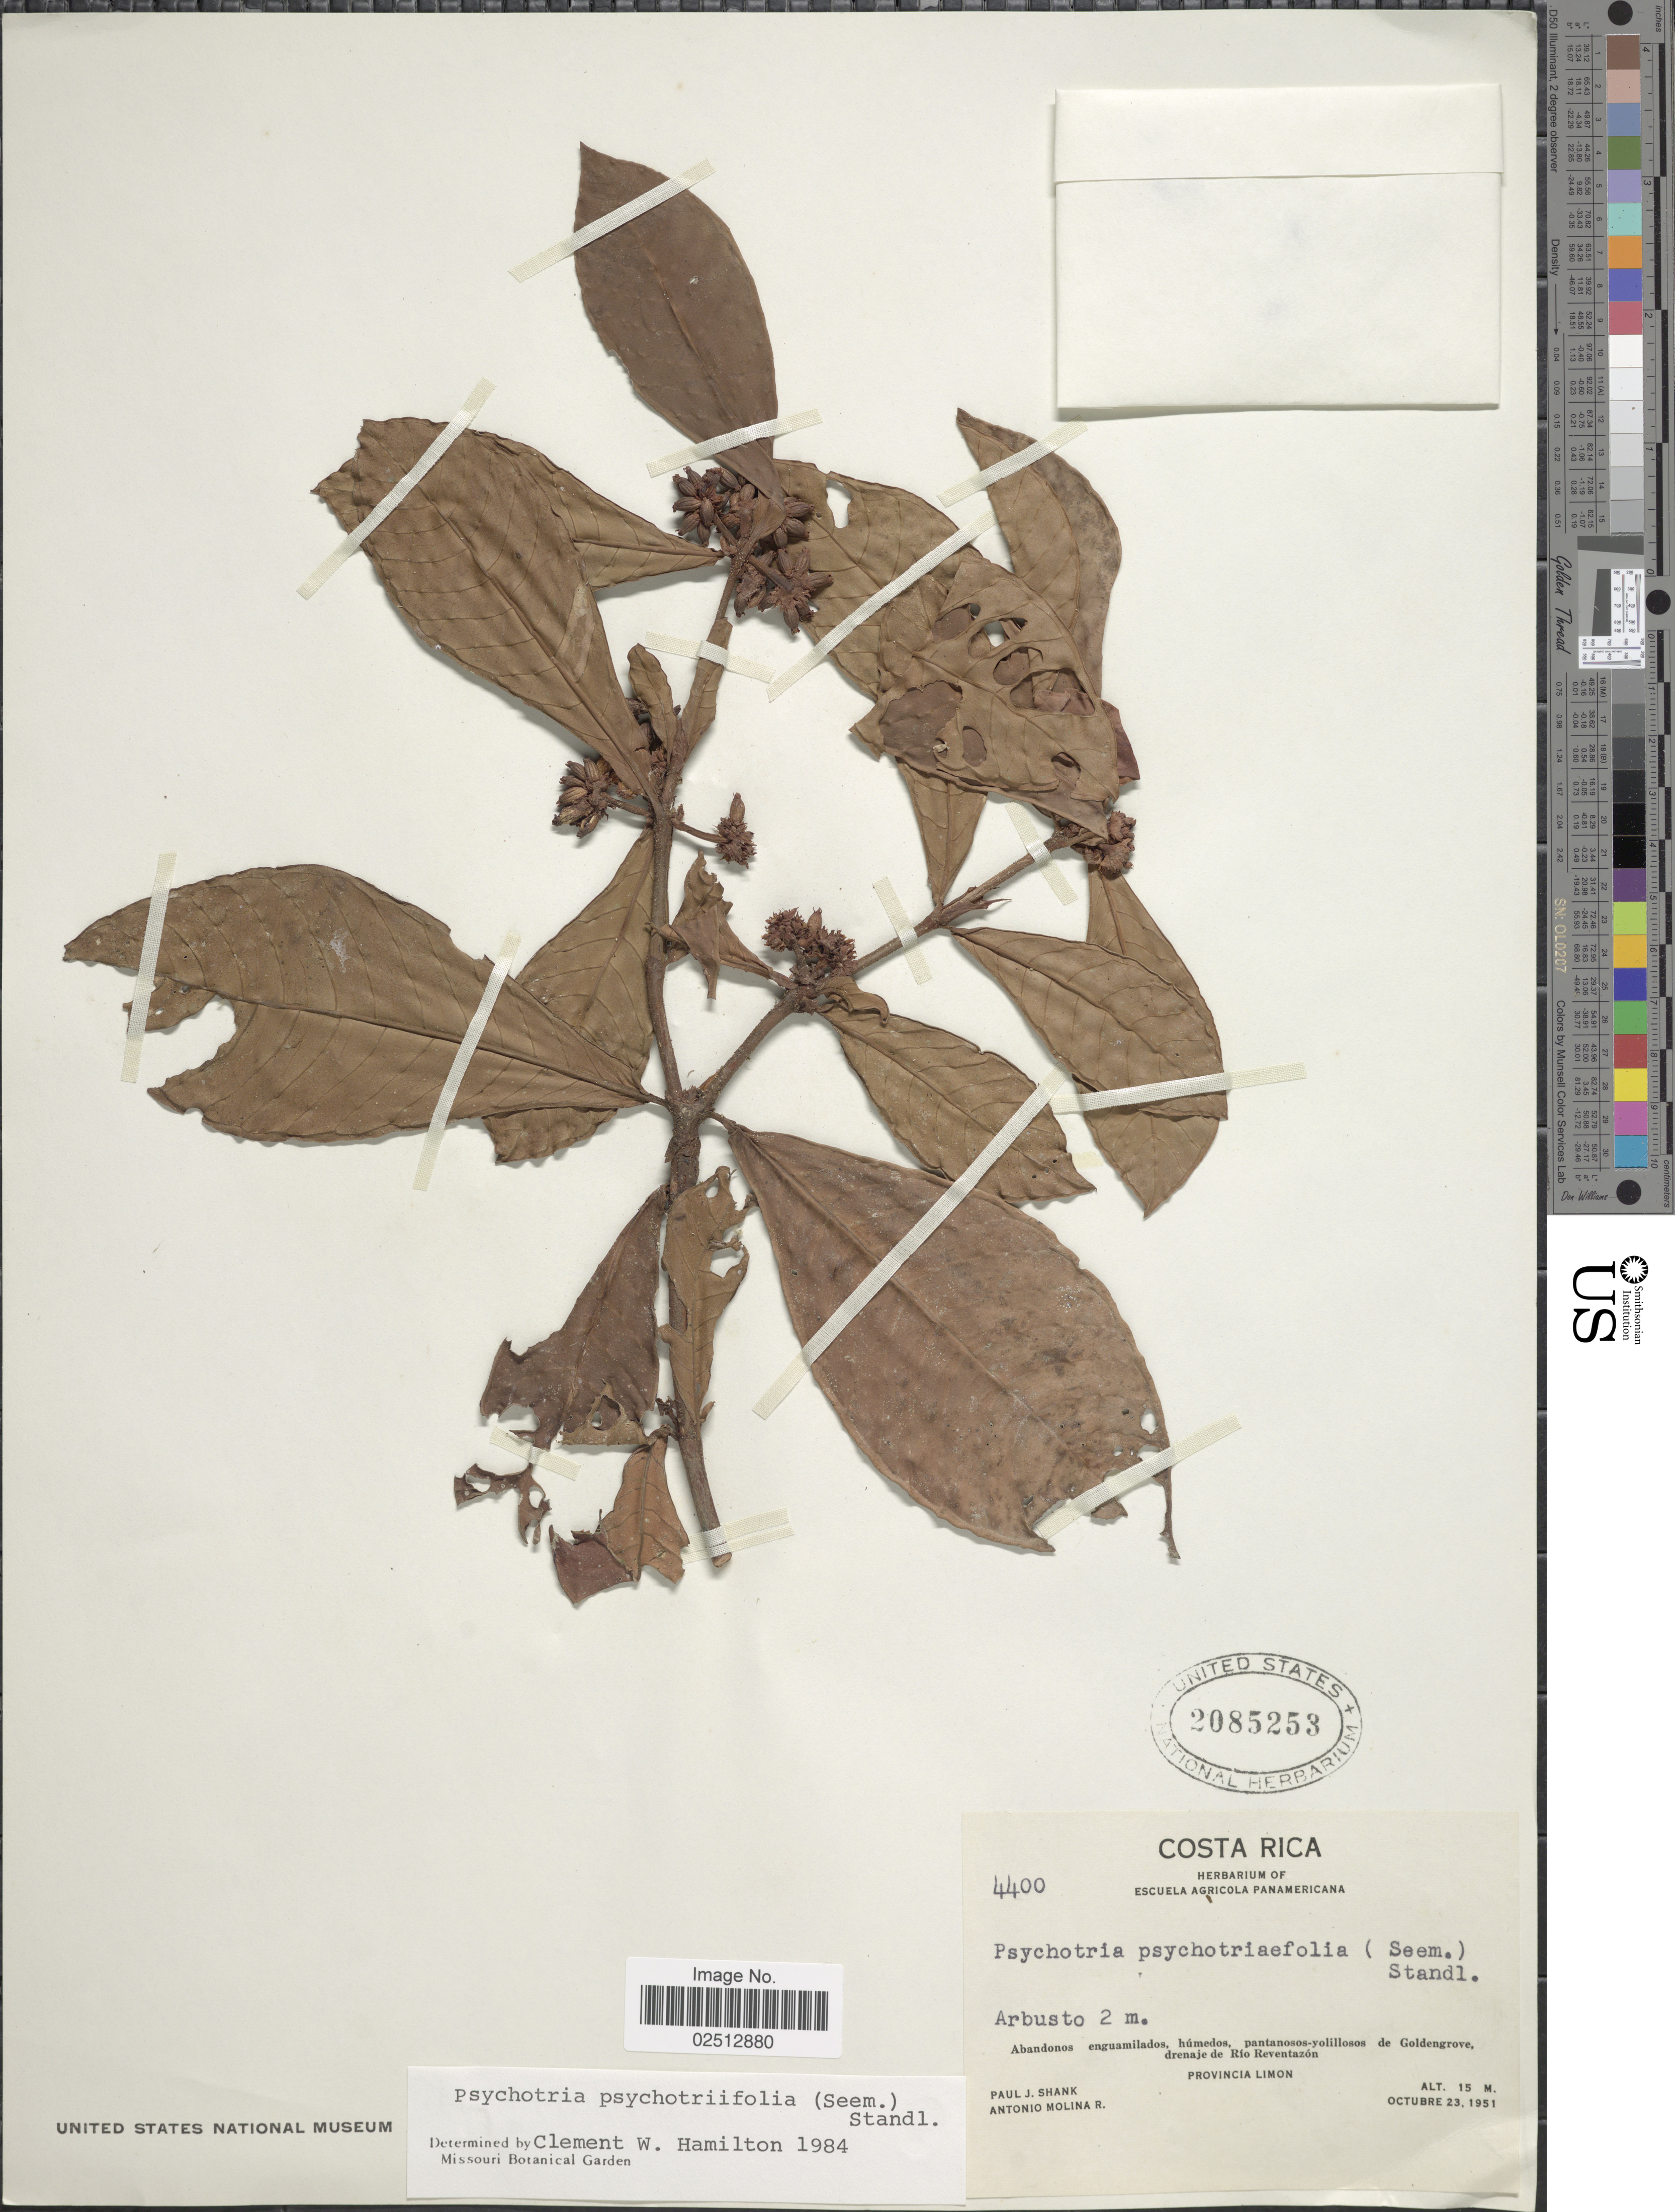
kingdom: Plantae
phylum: Tracheophyta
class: Magnoliopsida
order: Gentianales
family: Rubiaceae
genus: Psychotria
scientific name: Psychotria psychotriaefolia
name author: (Seem.) Standl.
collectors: P. J. Shank & A. Molina R.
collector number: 4400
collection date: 1951-10-23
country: Costa Rica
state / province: Limón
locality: Abandonos enguamilados, humedos, pantanosos-yolillosos de Goldengrove, drenaje de Rio Reventazon. Provincia Limon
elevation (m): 15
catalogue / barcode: US 2085253